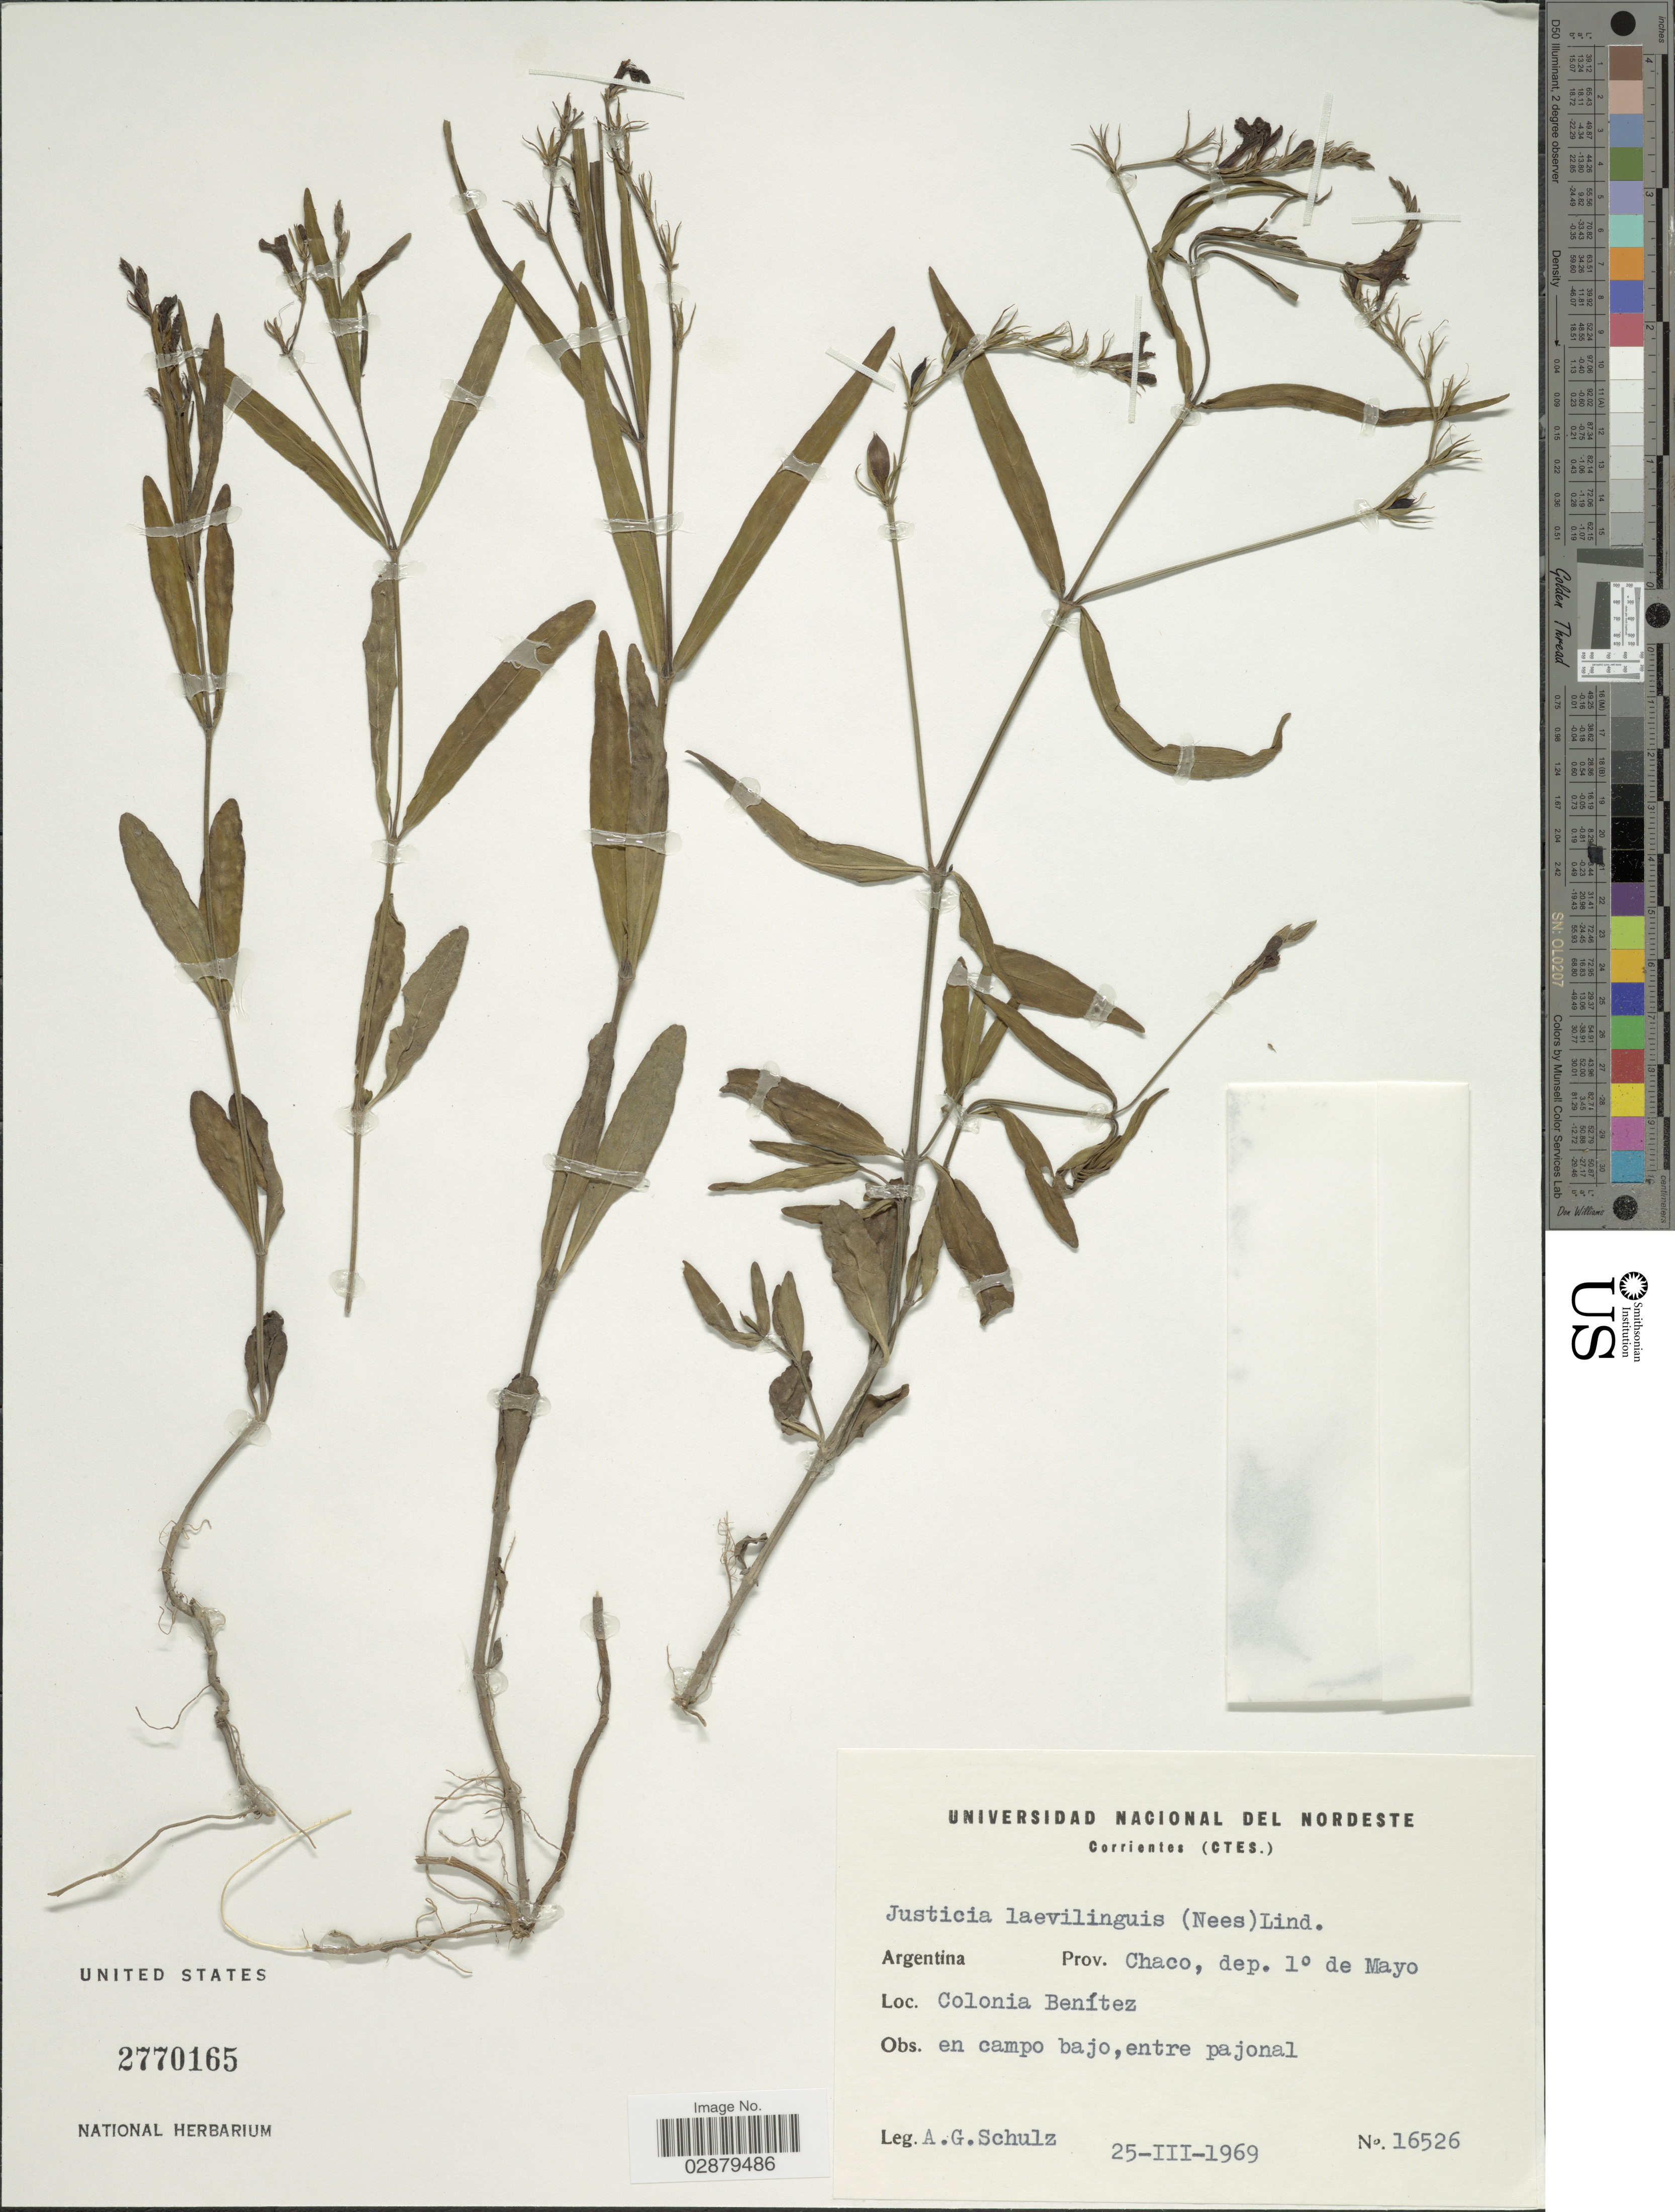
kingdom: Plantae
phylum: Tracheophyta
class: Magnoliopsida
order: Lamiales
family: Acanthaceae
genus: Justicia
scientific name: Justicia laevilinguis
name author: (Nees) Lindau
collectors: A. G. Schulz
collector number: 16526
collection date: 1969-03-25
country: Argentina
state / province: Chaco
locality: Dep. 1° de Mayo. Coloni Benítez.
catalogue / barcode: US 2770165